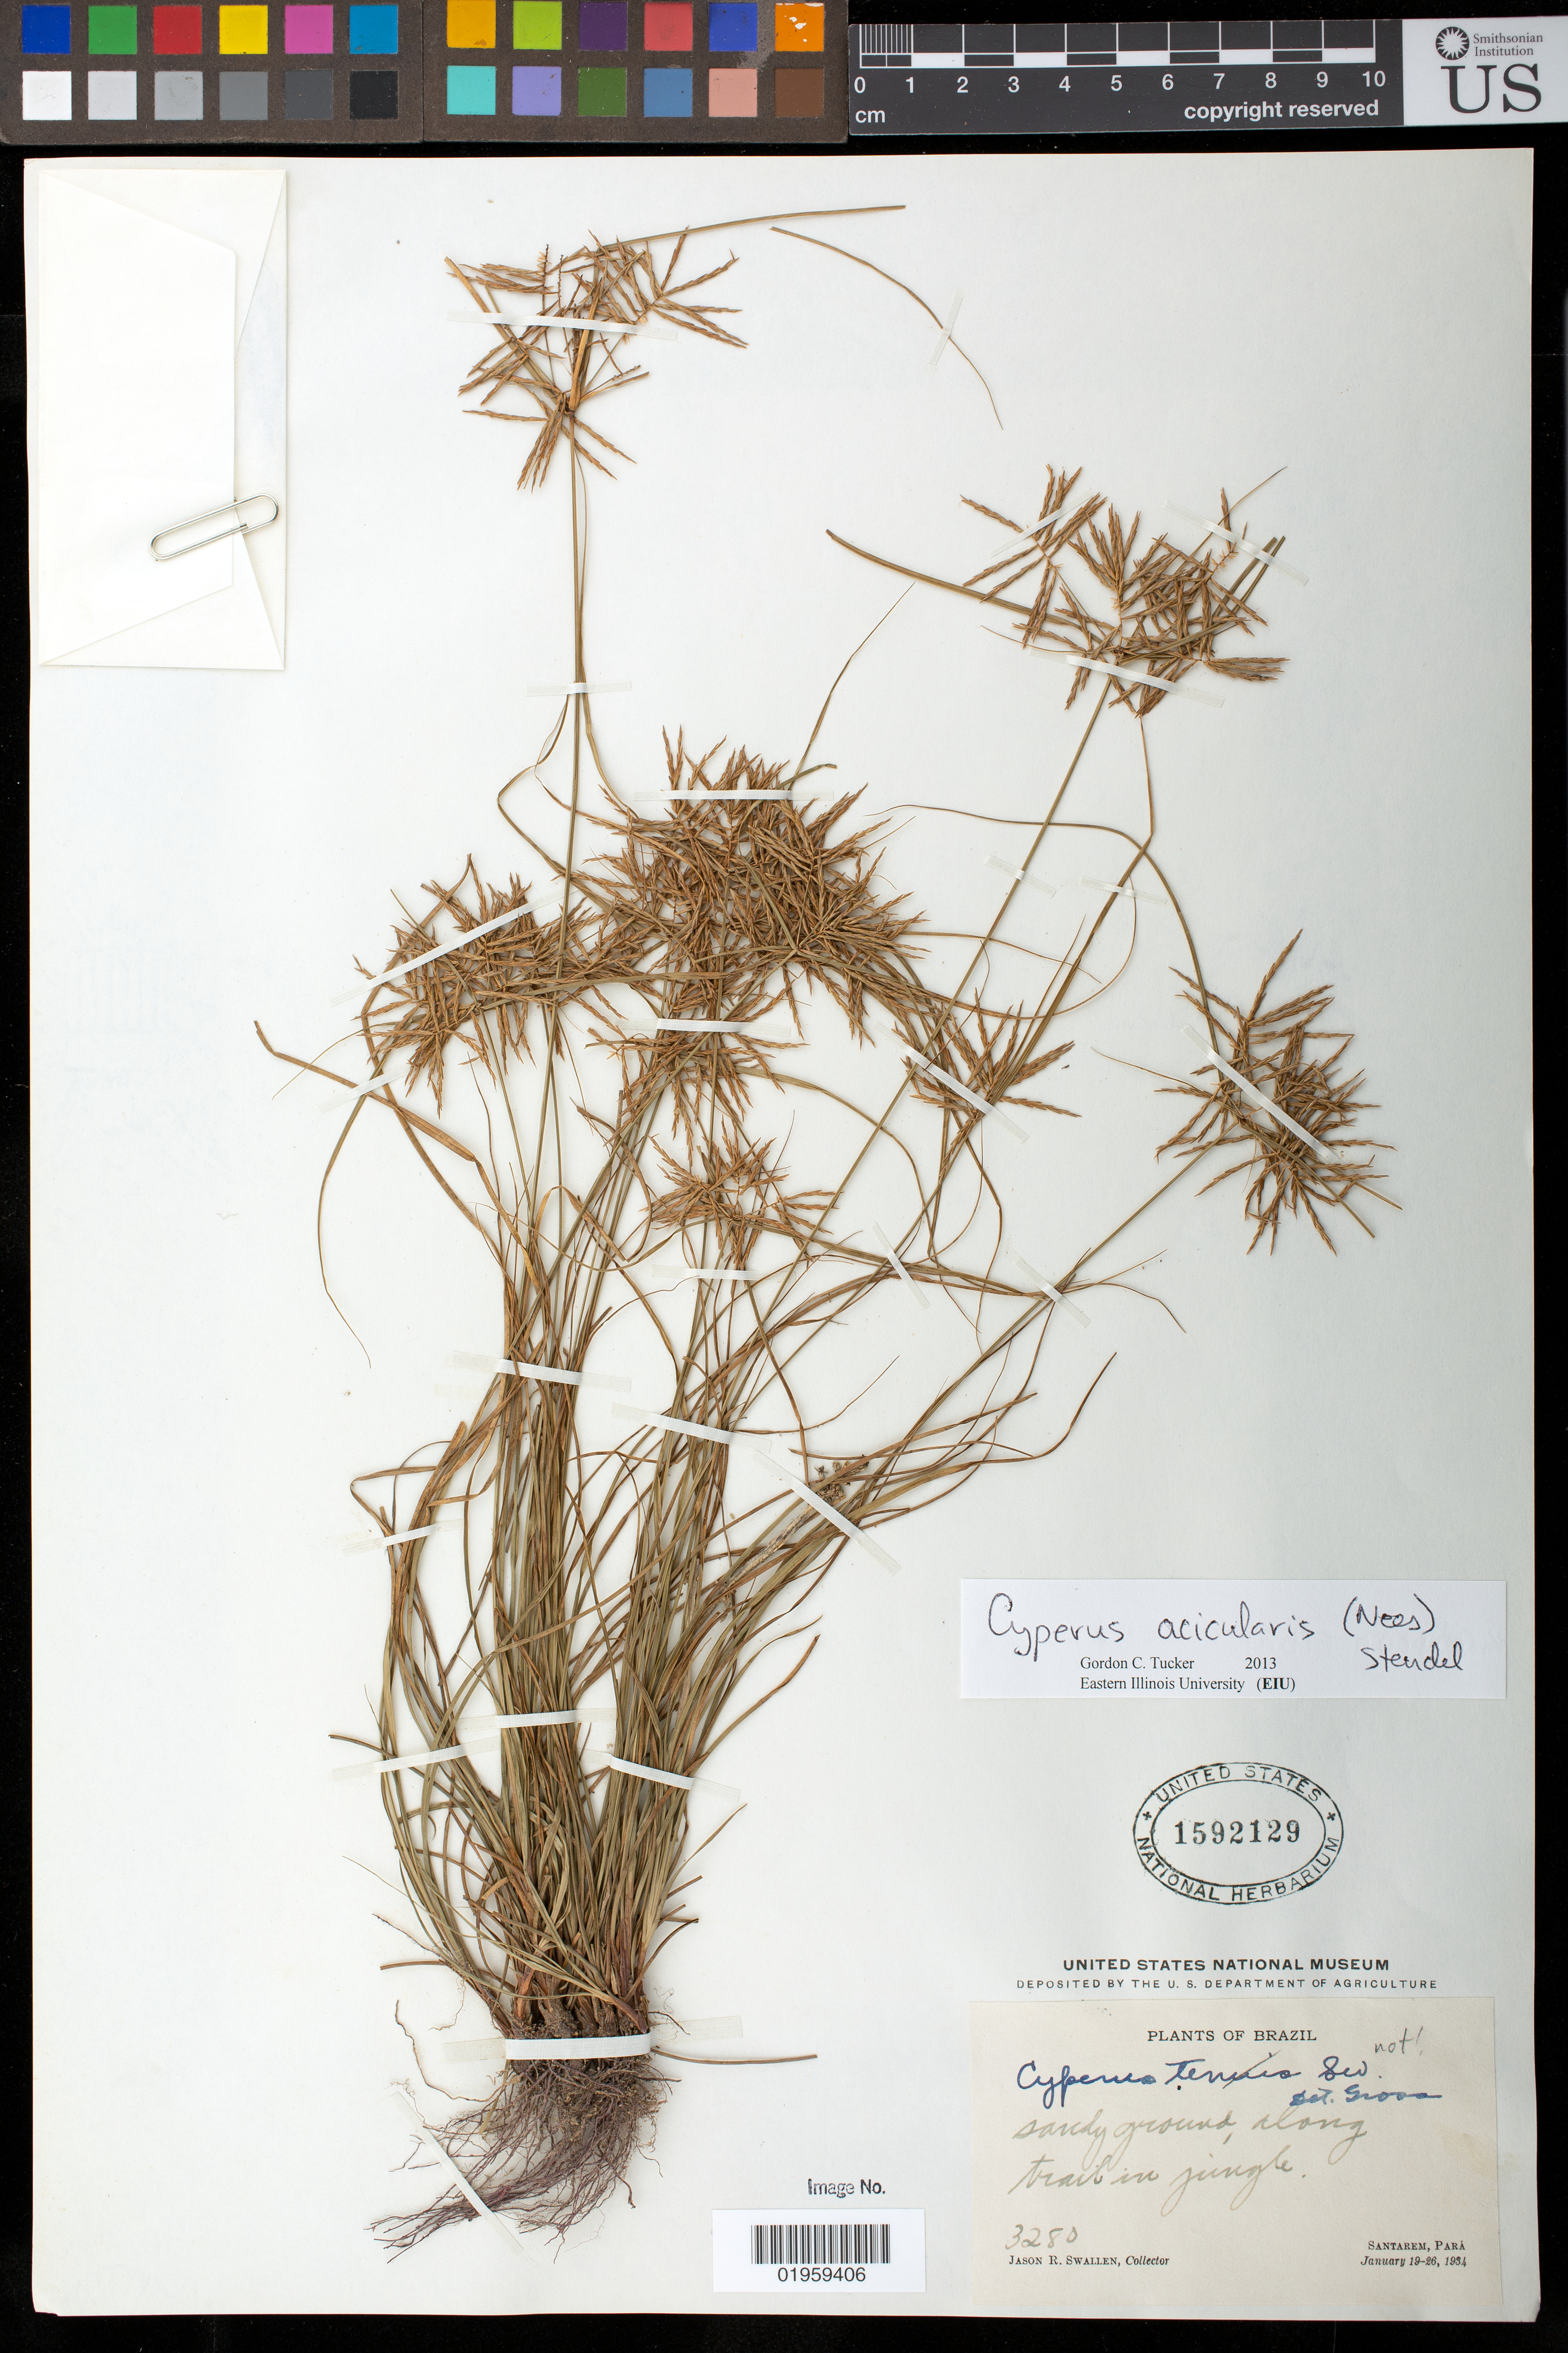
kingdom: Plantae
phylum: Tracheophyta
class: Liliopsida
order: Poales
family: Cyperaceae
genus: Cyperus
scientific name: Cyperus strongii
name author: G.C. Tucker & Gandhi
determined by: Strong, Mark T., (BOT), Smithsonian Institution - National Museum of Natural History (UNITED STATES)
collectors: J. R. Swallen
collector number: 3280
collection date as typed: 19 Jan 1934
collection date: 1934-01-19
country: Brazil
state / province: Pará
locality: Santarem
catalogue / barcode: US 1592129